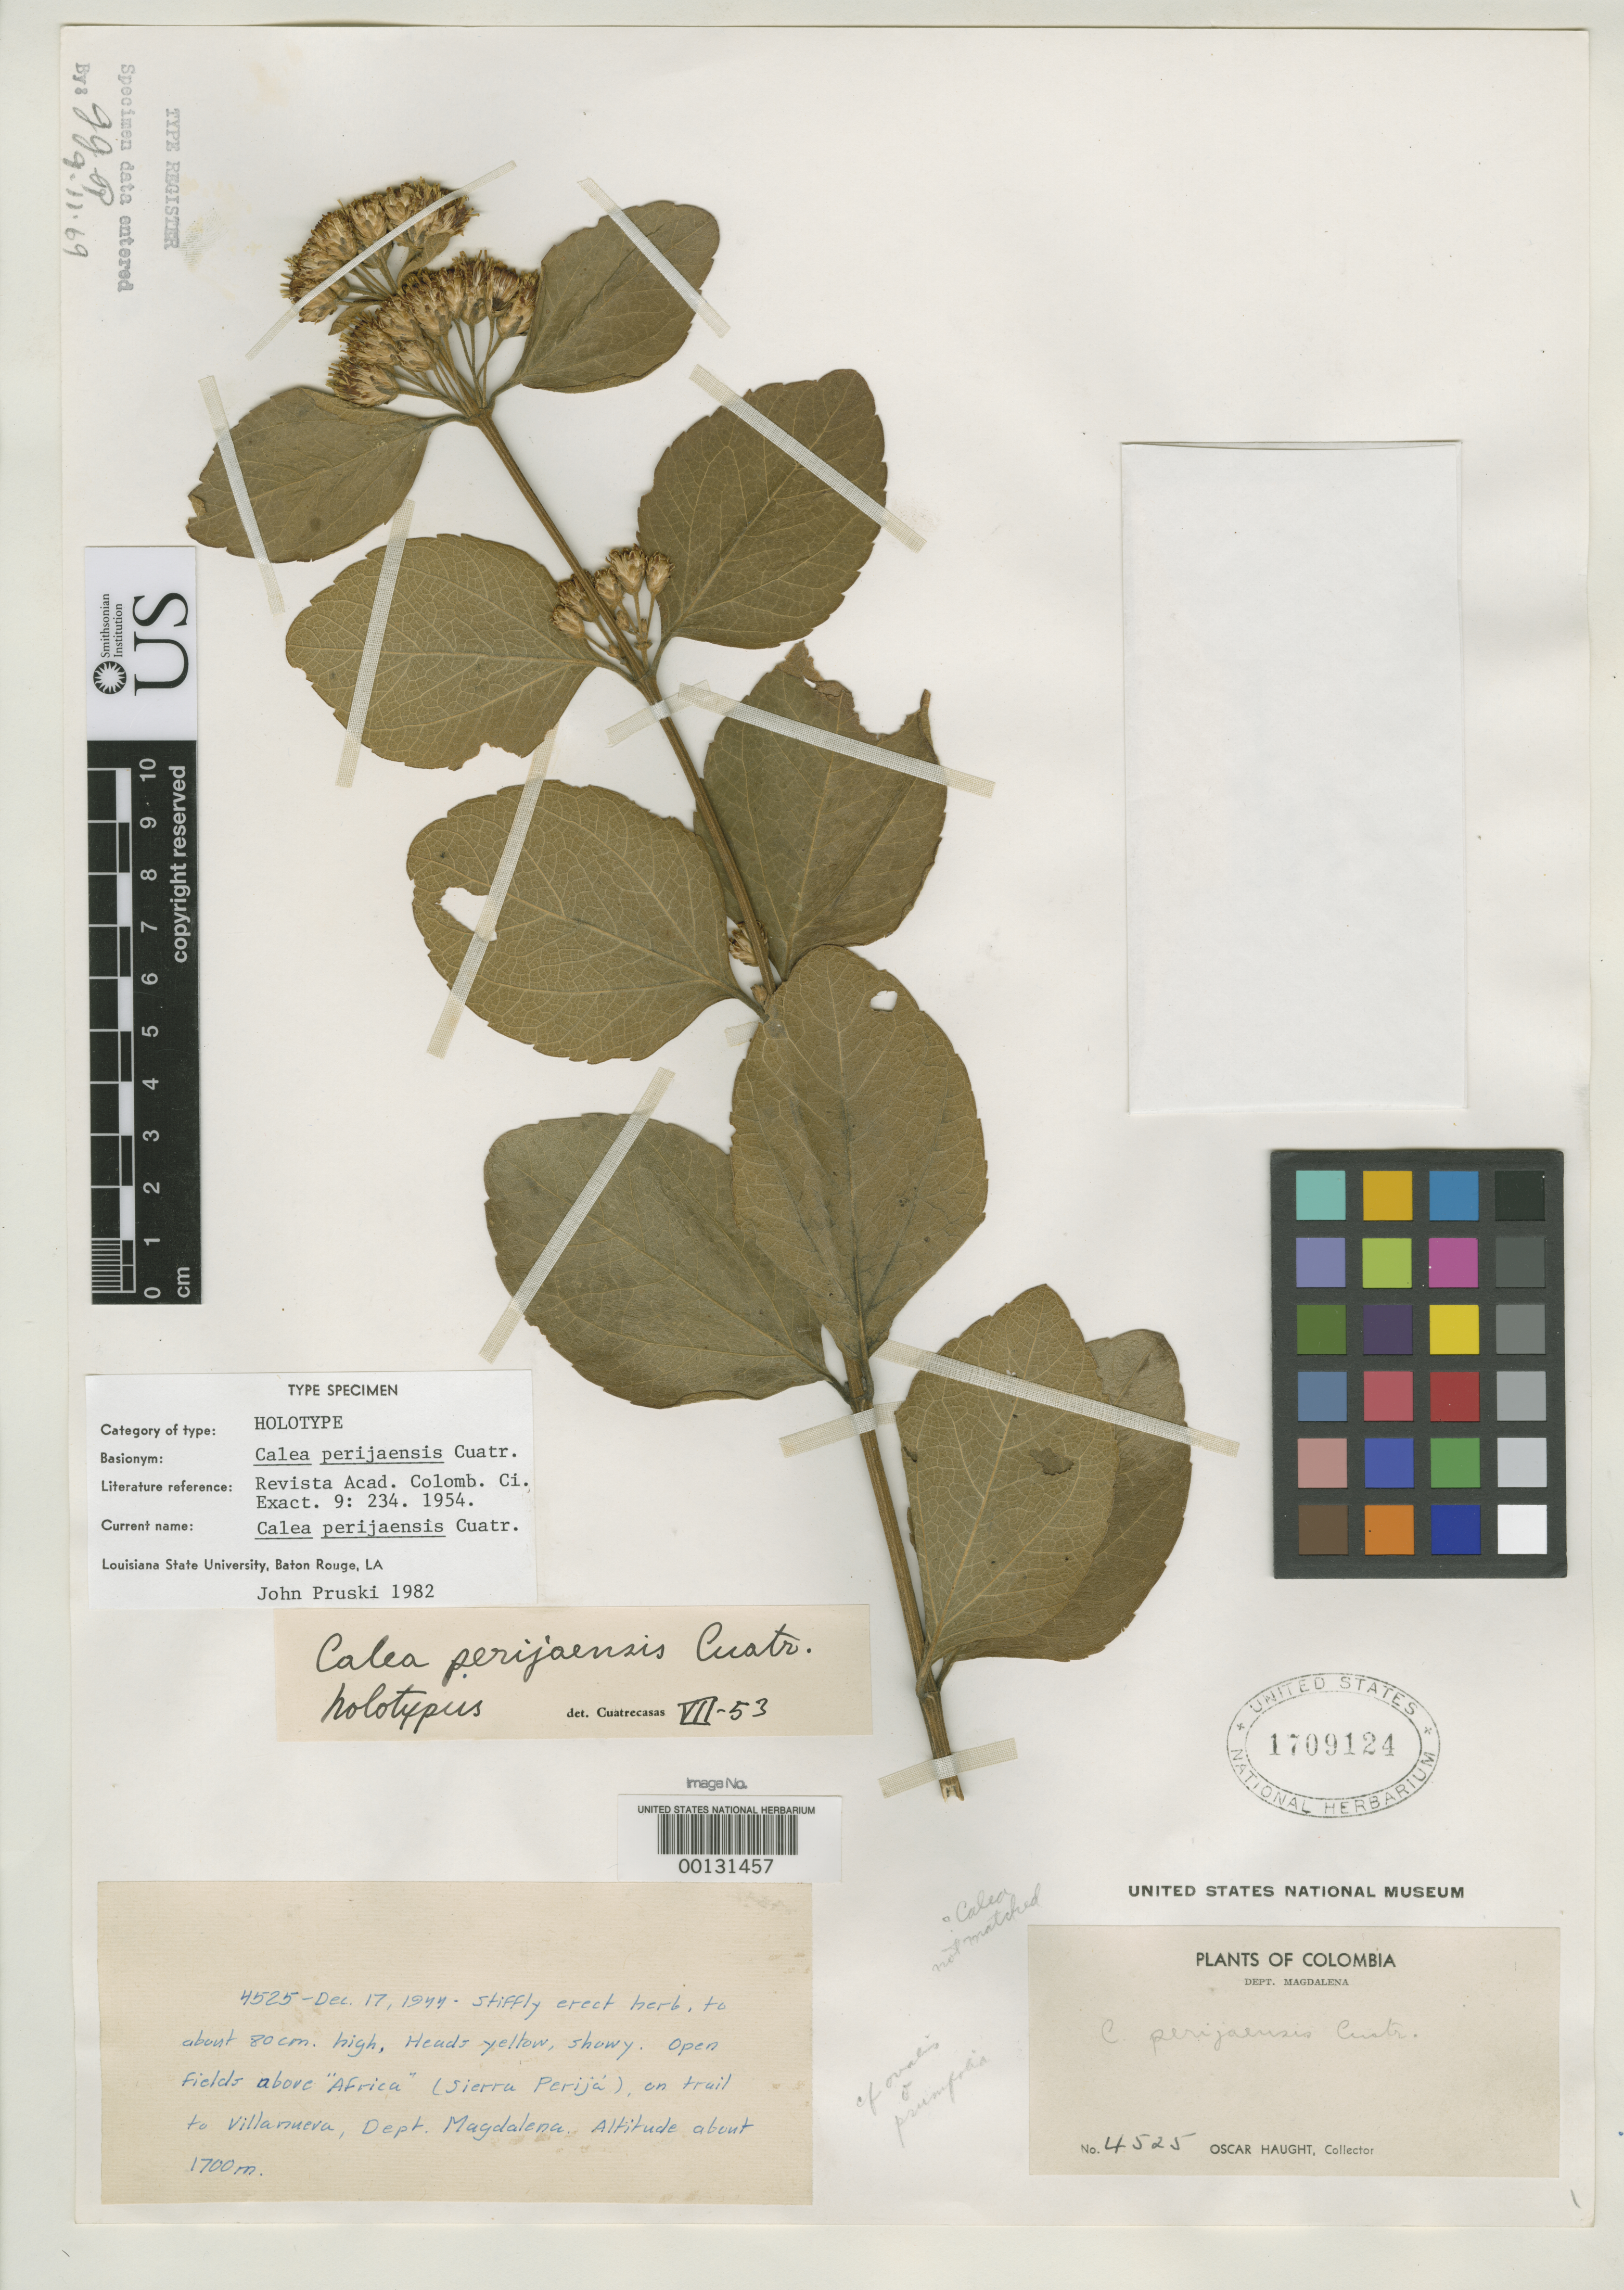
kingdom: Plantae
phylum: Tracheophyta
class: Magnoliopsida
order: Asterales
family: Asteraceae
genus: Calea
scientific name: Calea perijaensis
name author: Cuatrec.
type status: Holotype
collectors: O. L. Haught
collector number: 4525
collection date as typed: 17 Dec 1944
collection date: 1944-12-17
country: Colombia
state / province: Magdalena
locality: Sierra Perija, Trail to Villanueva.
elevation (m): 1700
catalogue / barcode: US 1709124